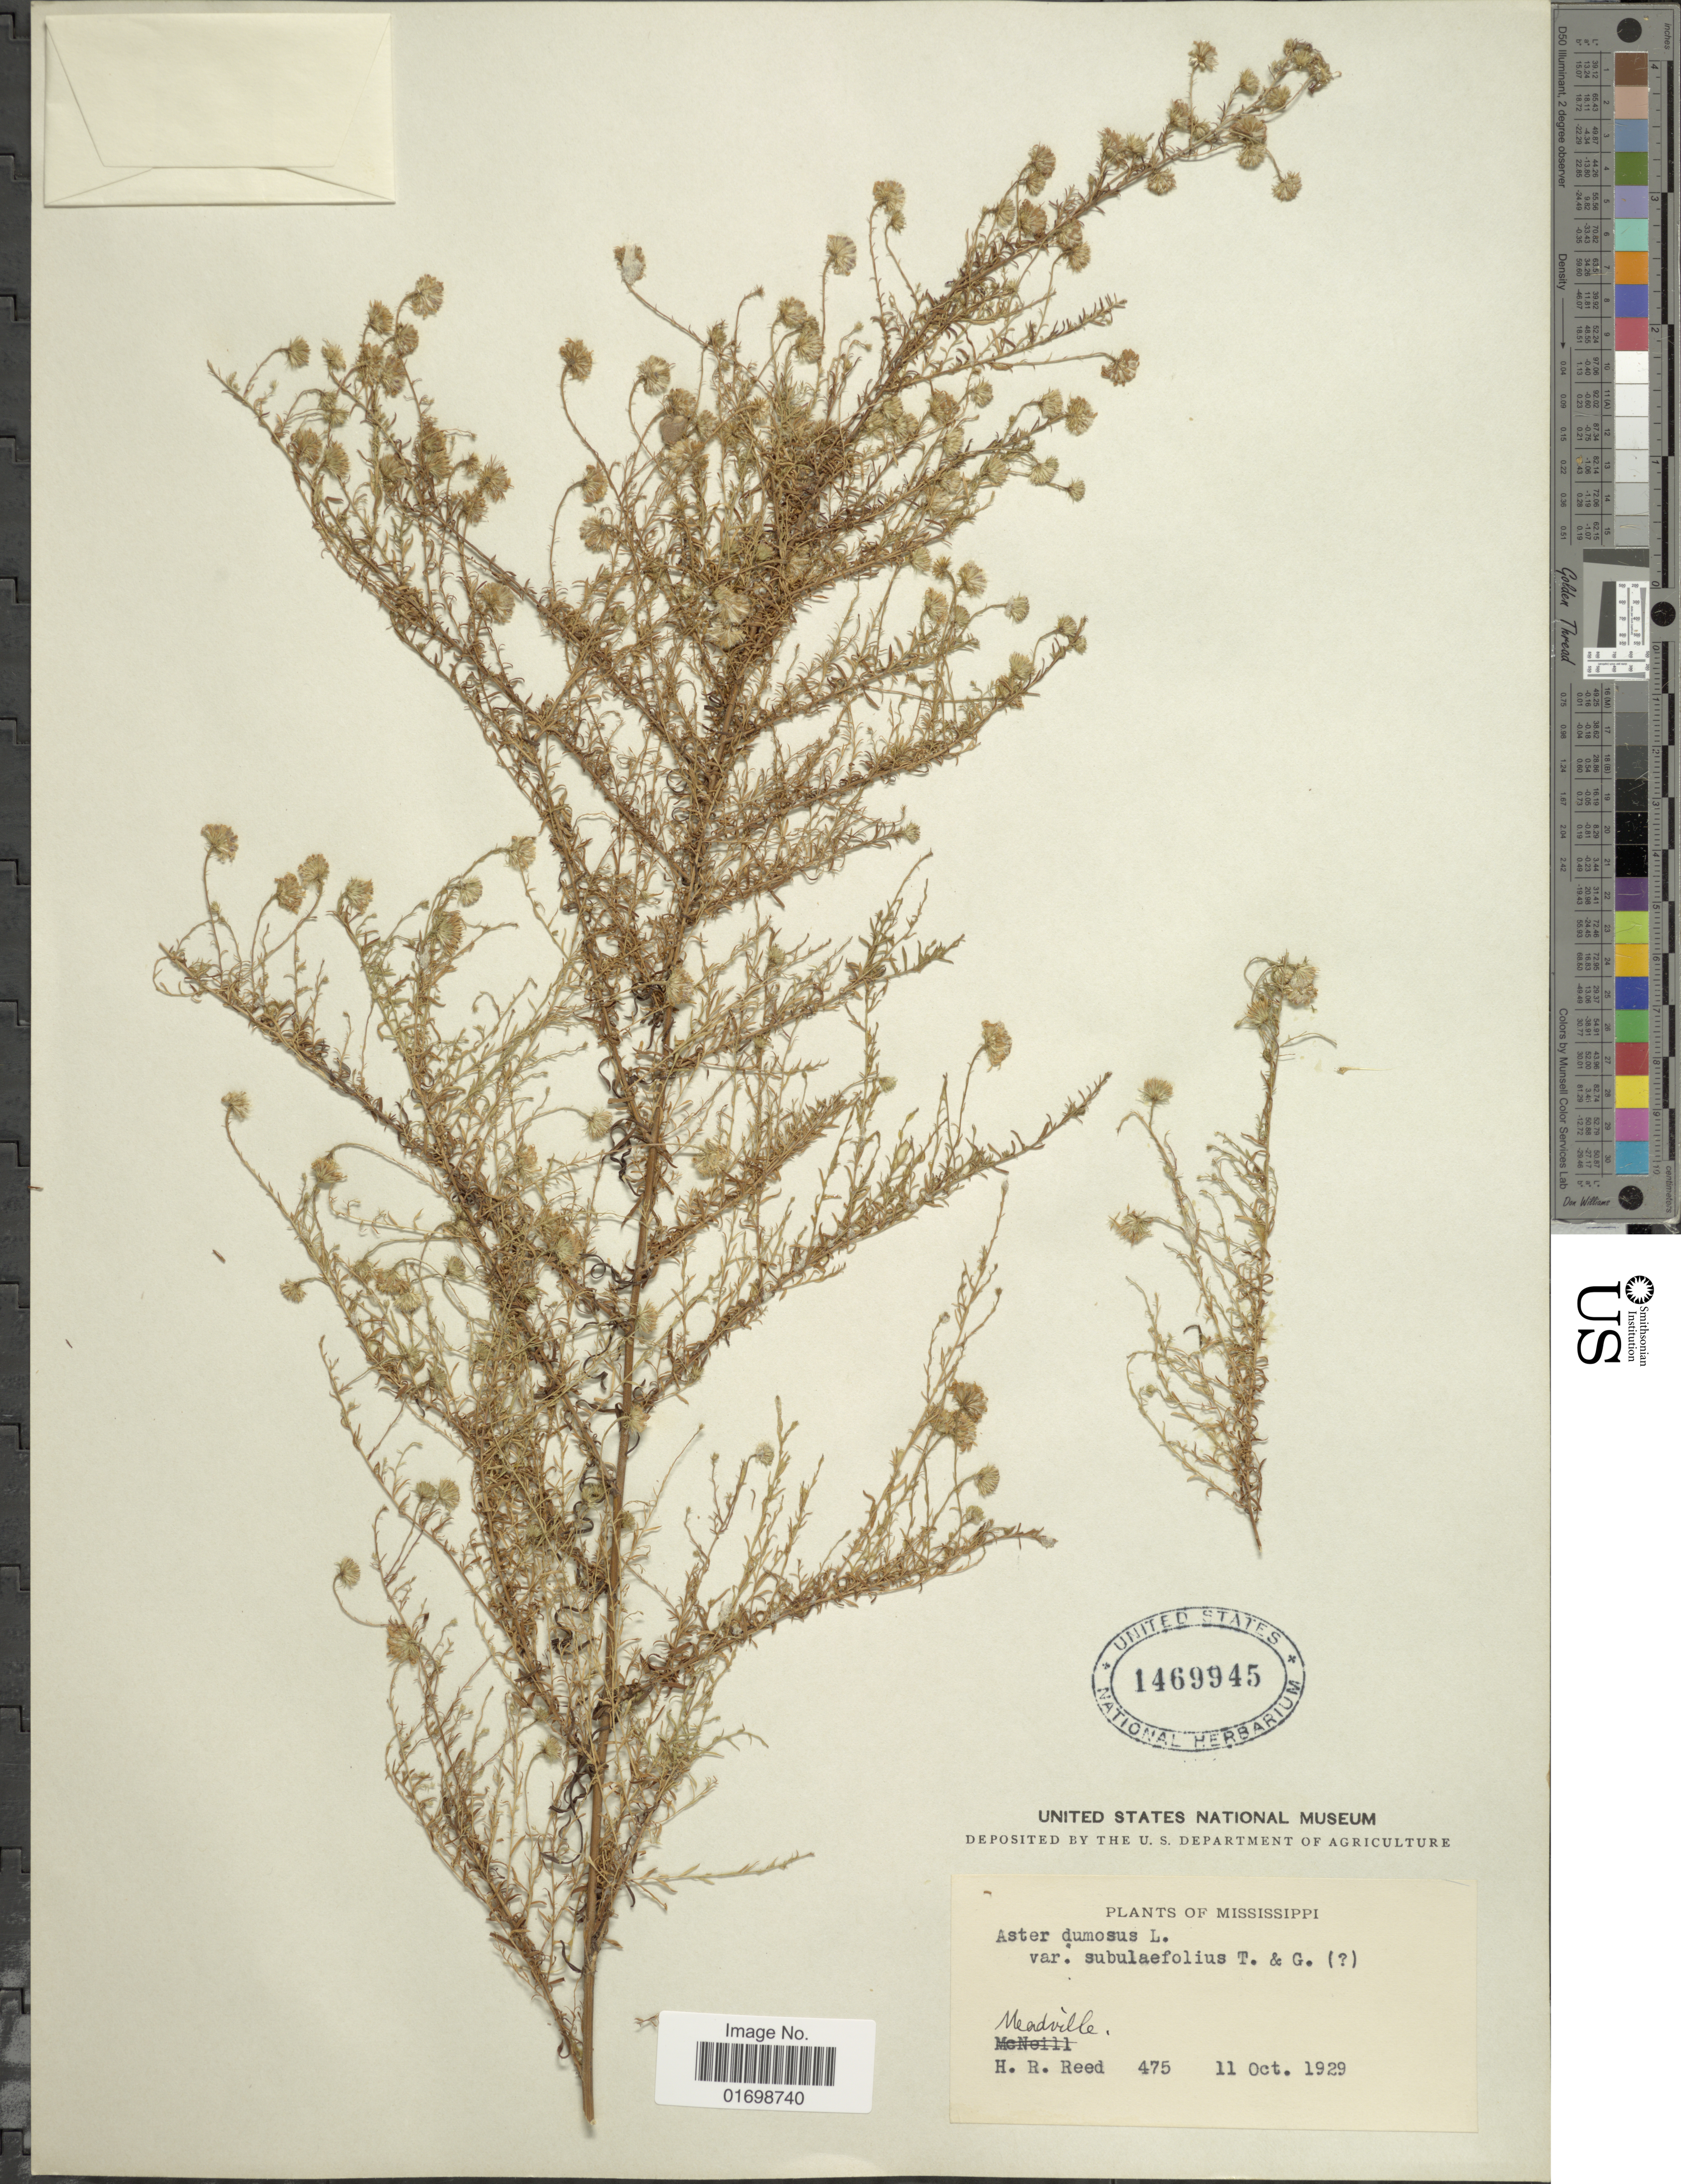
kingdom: Plantae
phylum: Tracheophyta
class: Magnoliopsida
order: Asterales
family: Asteraceae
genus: Symphyotrichum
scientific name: Symphyotrichum dumosum var. subulifolium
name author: (Torr. & A. Gray) G.L. Nesom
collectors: H. Reed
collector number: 475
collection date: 1929-10-11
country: United States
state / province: Mississippi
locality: Meadville.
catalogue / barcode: US 1469945